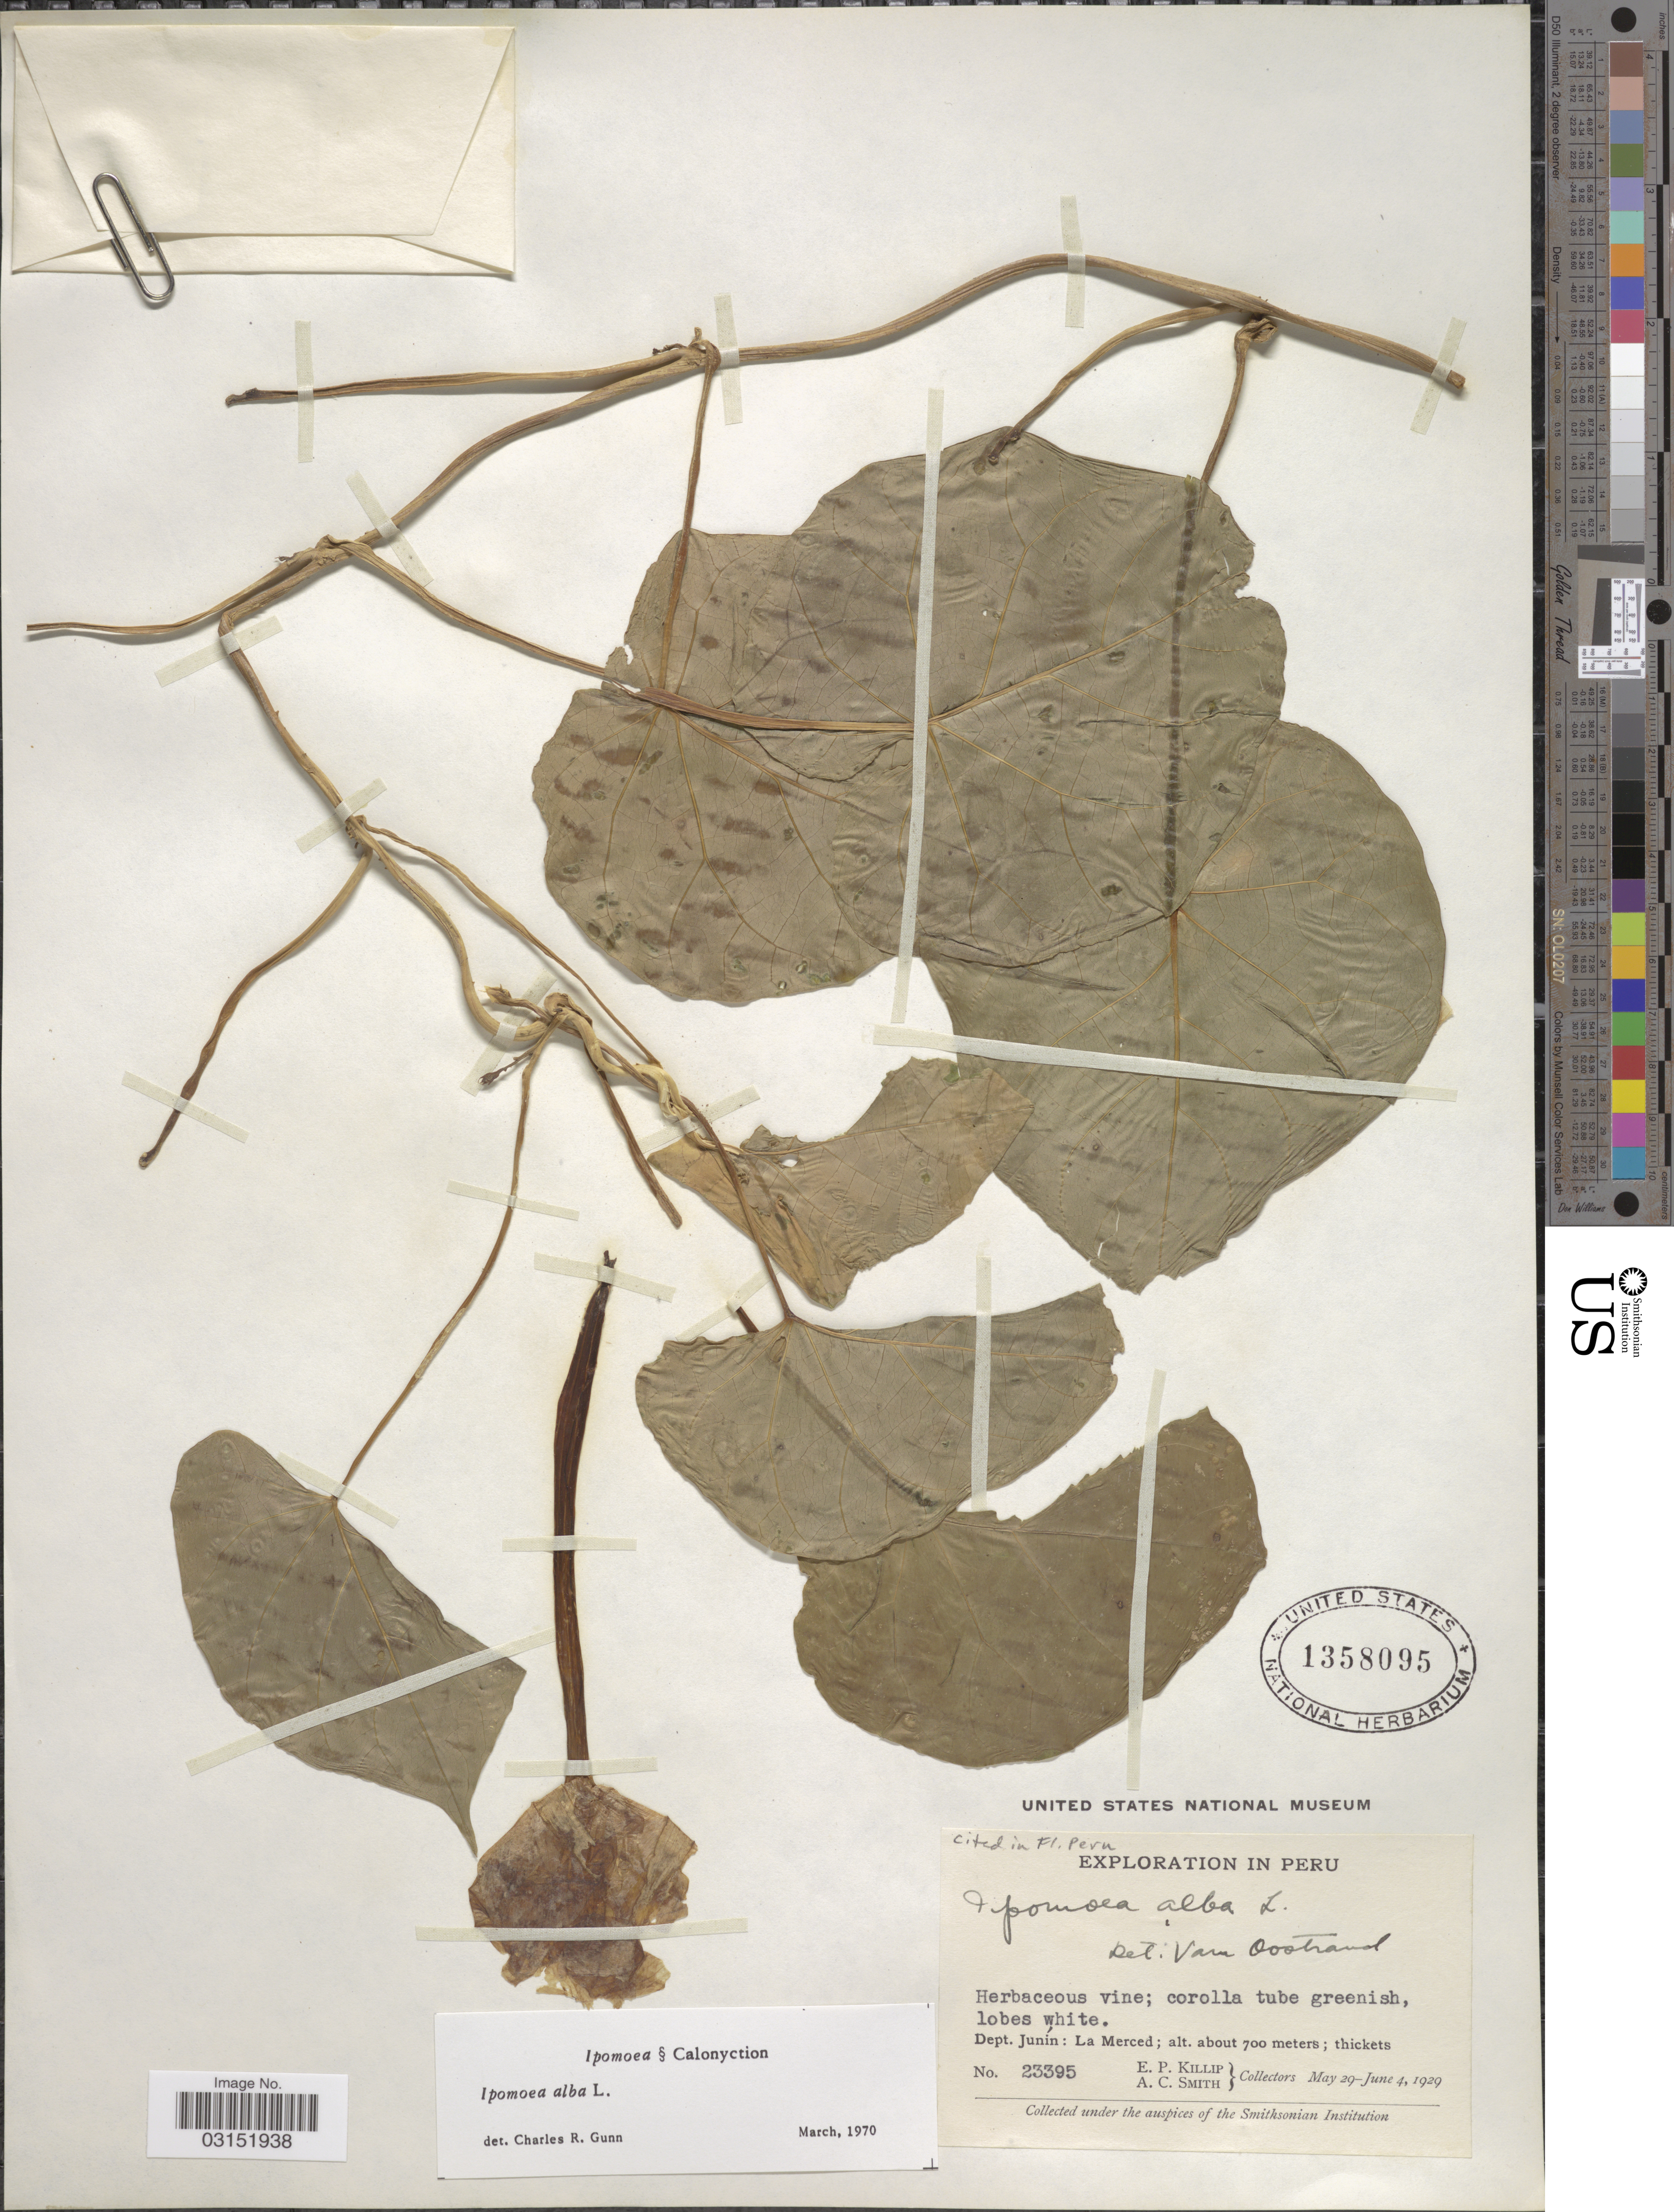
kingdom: Plantae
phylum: Tracheophyta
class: Magnoliopsida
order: Solanales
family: Convolvulaceae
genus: Ipomoea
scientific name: Ipomoea alba L.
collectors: E. P. Killip & A. C. Smith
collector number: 23395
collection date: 1929-05-29/1929-06-04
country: Peru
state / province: Junín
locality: Dept. Junín: La Merced.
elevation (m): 700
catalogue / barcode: US 1358095